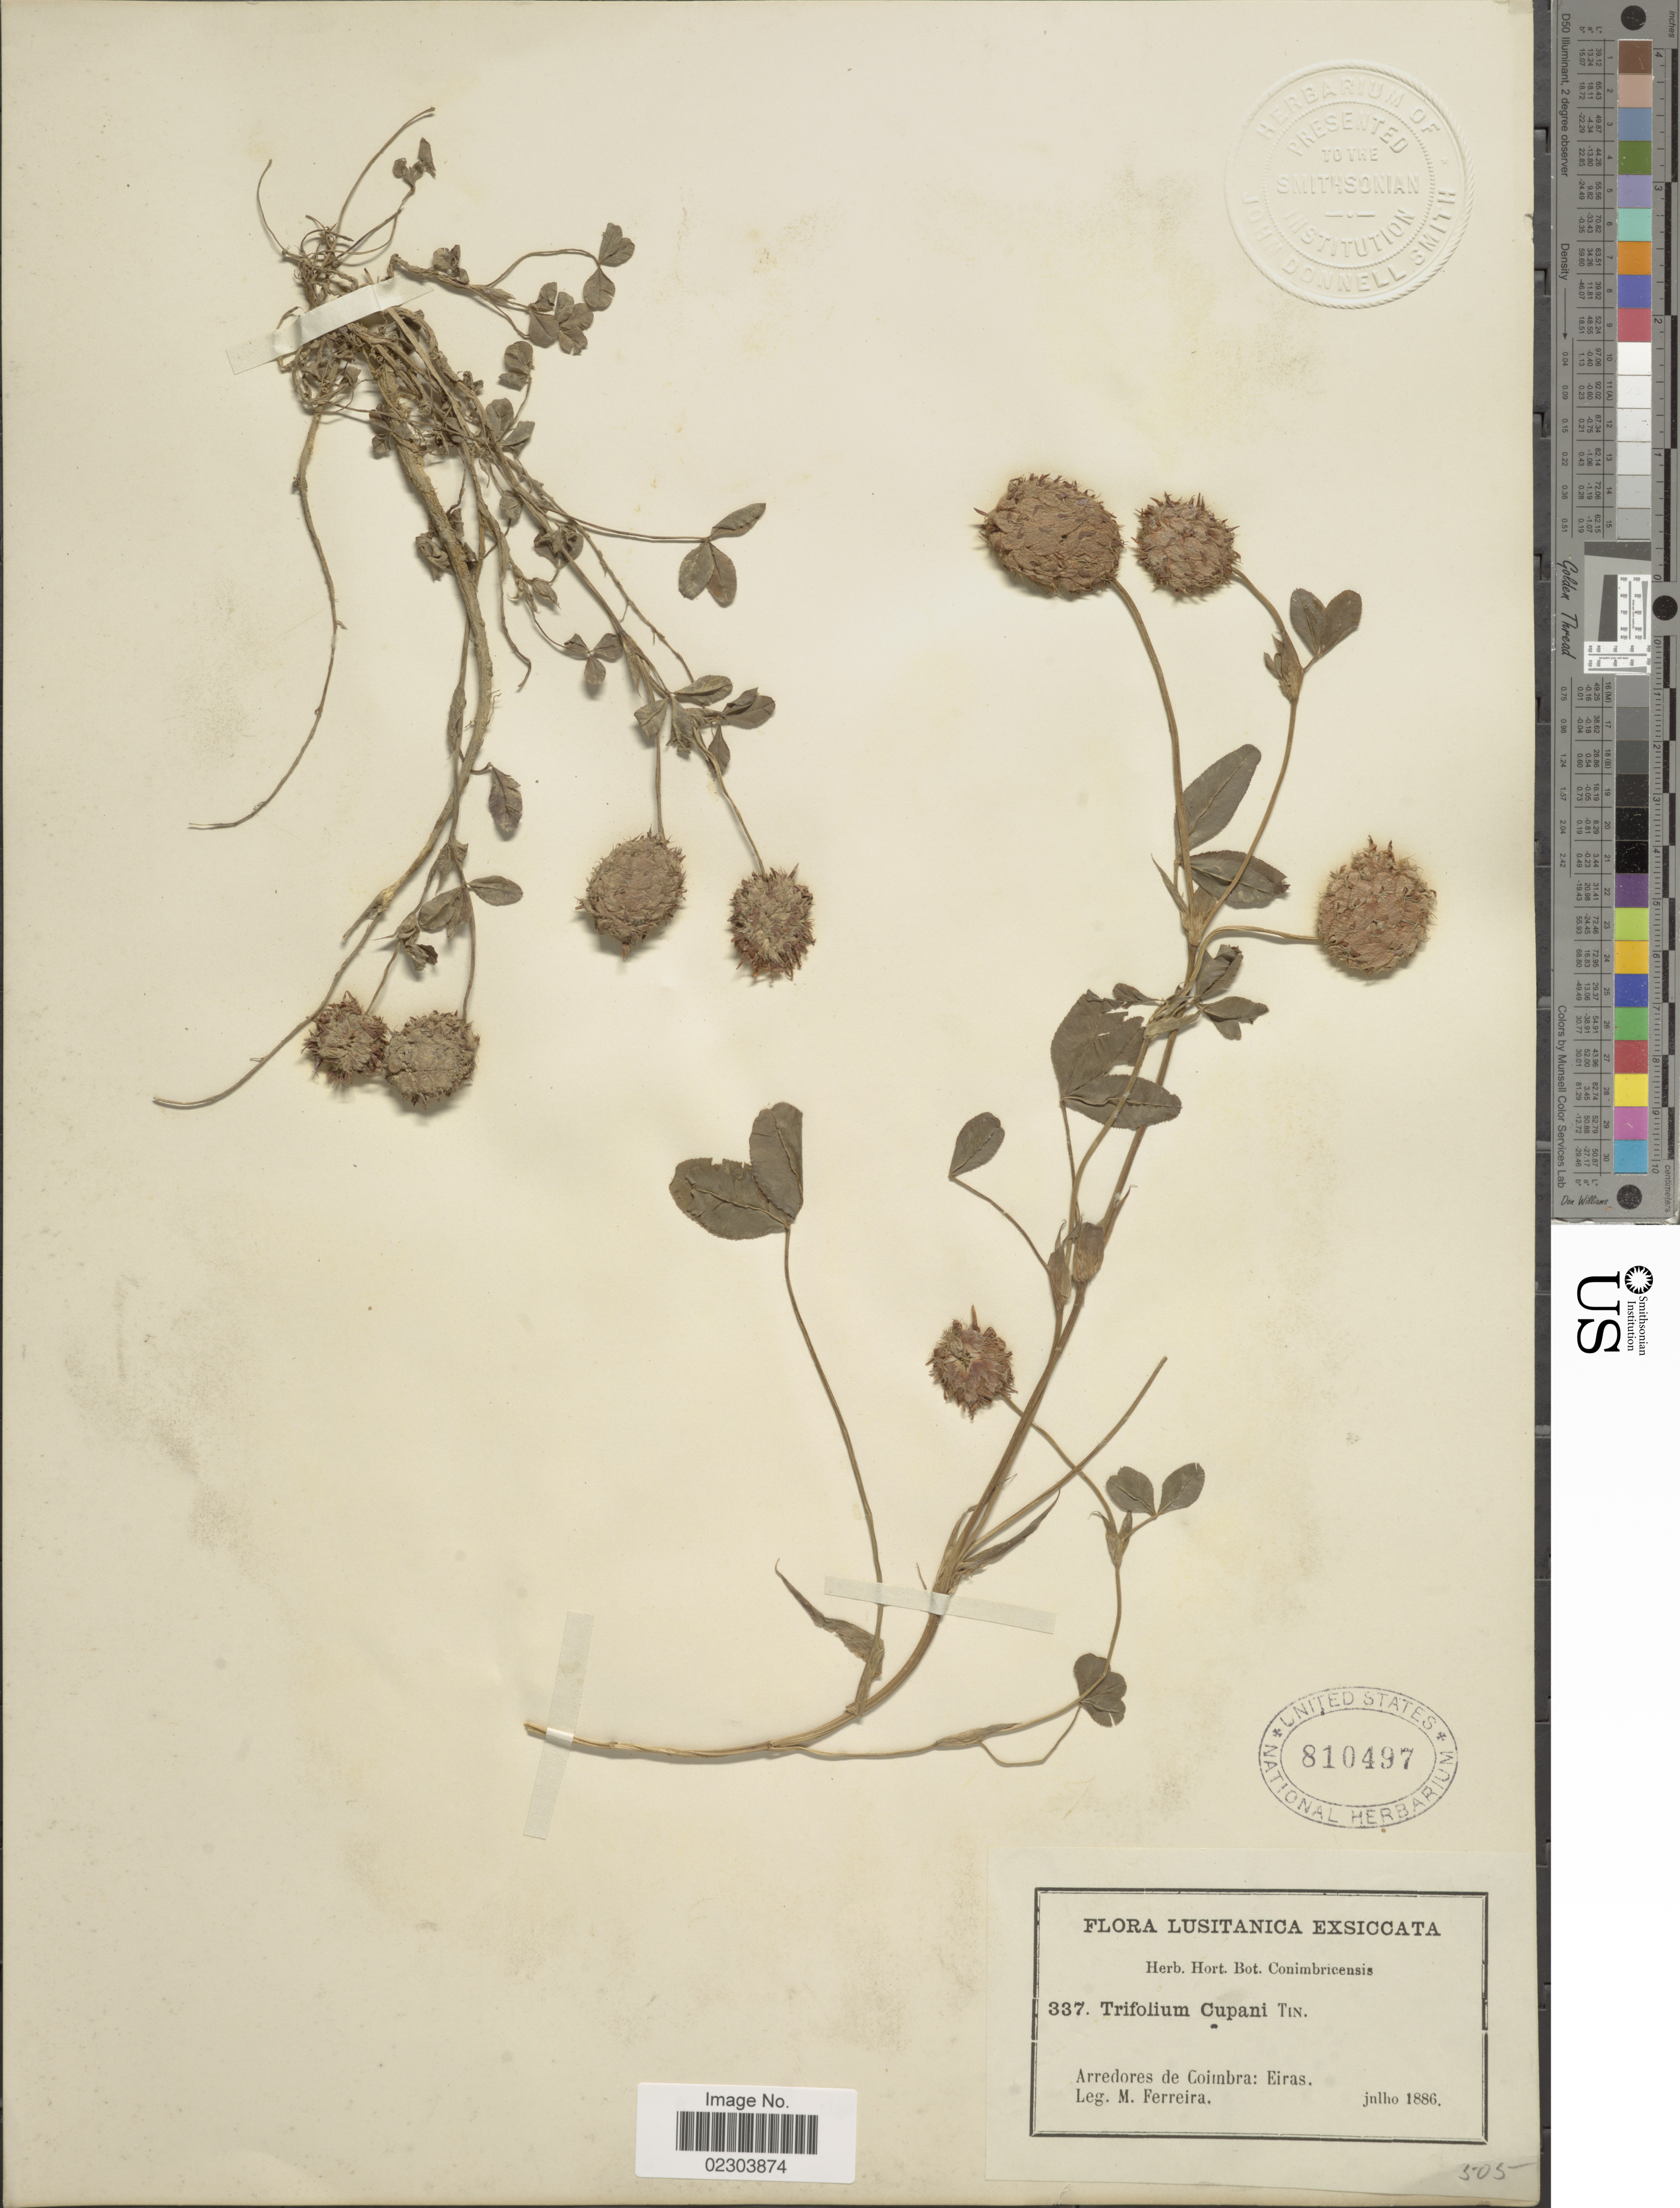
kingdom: Plantae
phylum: Tracheophyta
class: Magnoliopsida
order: Fabales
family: Fabaceae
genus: Trifolium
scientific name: Trifolium cupani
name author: Tineo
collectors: M. Ferreira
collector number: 337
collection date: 1886-06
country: Portugal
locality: Lusitanica, Arredores de Coimbra: Eiras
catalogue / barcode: US 810497